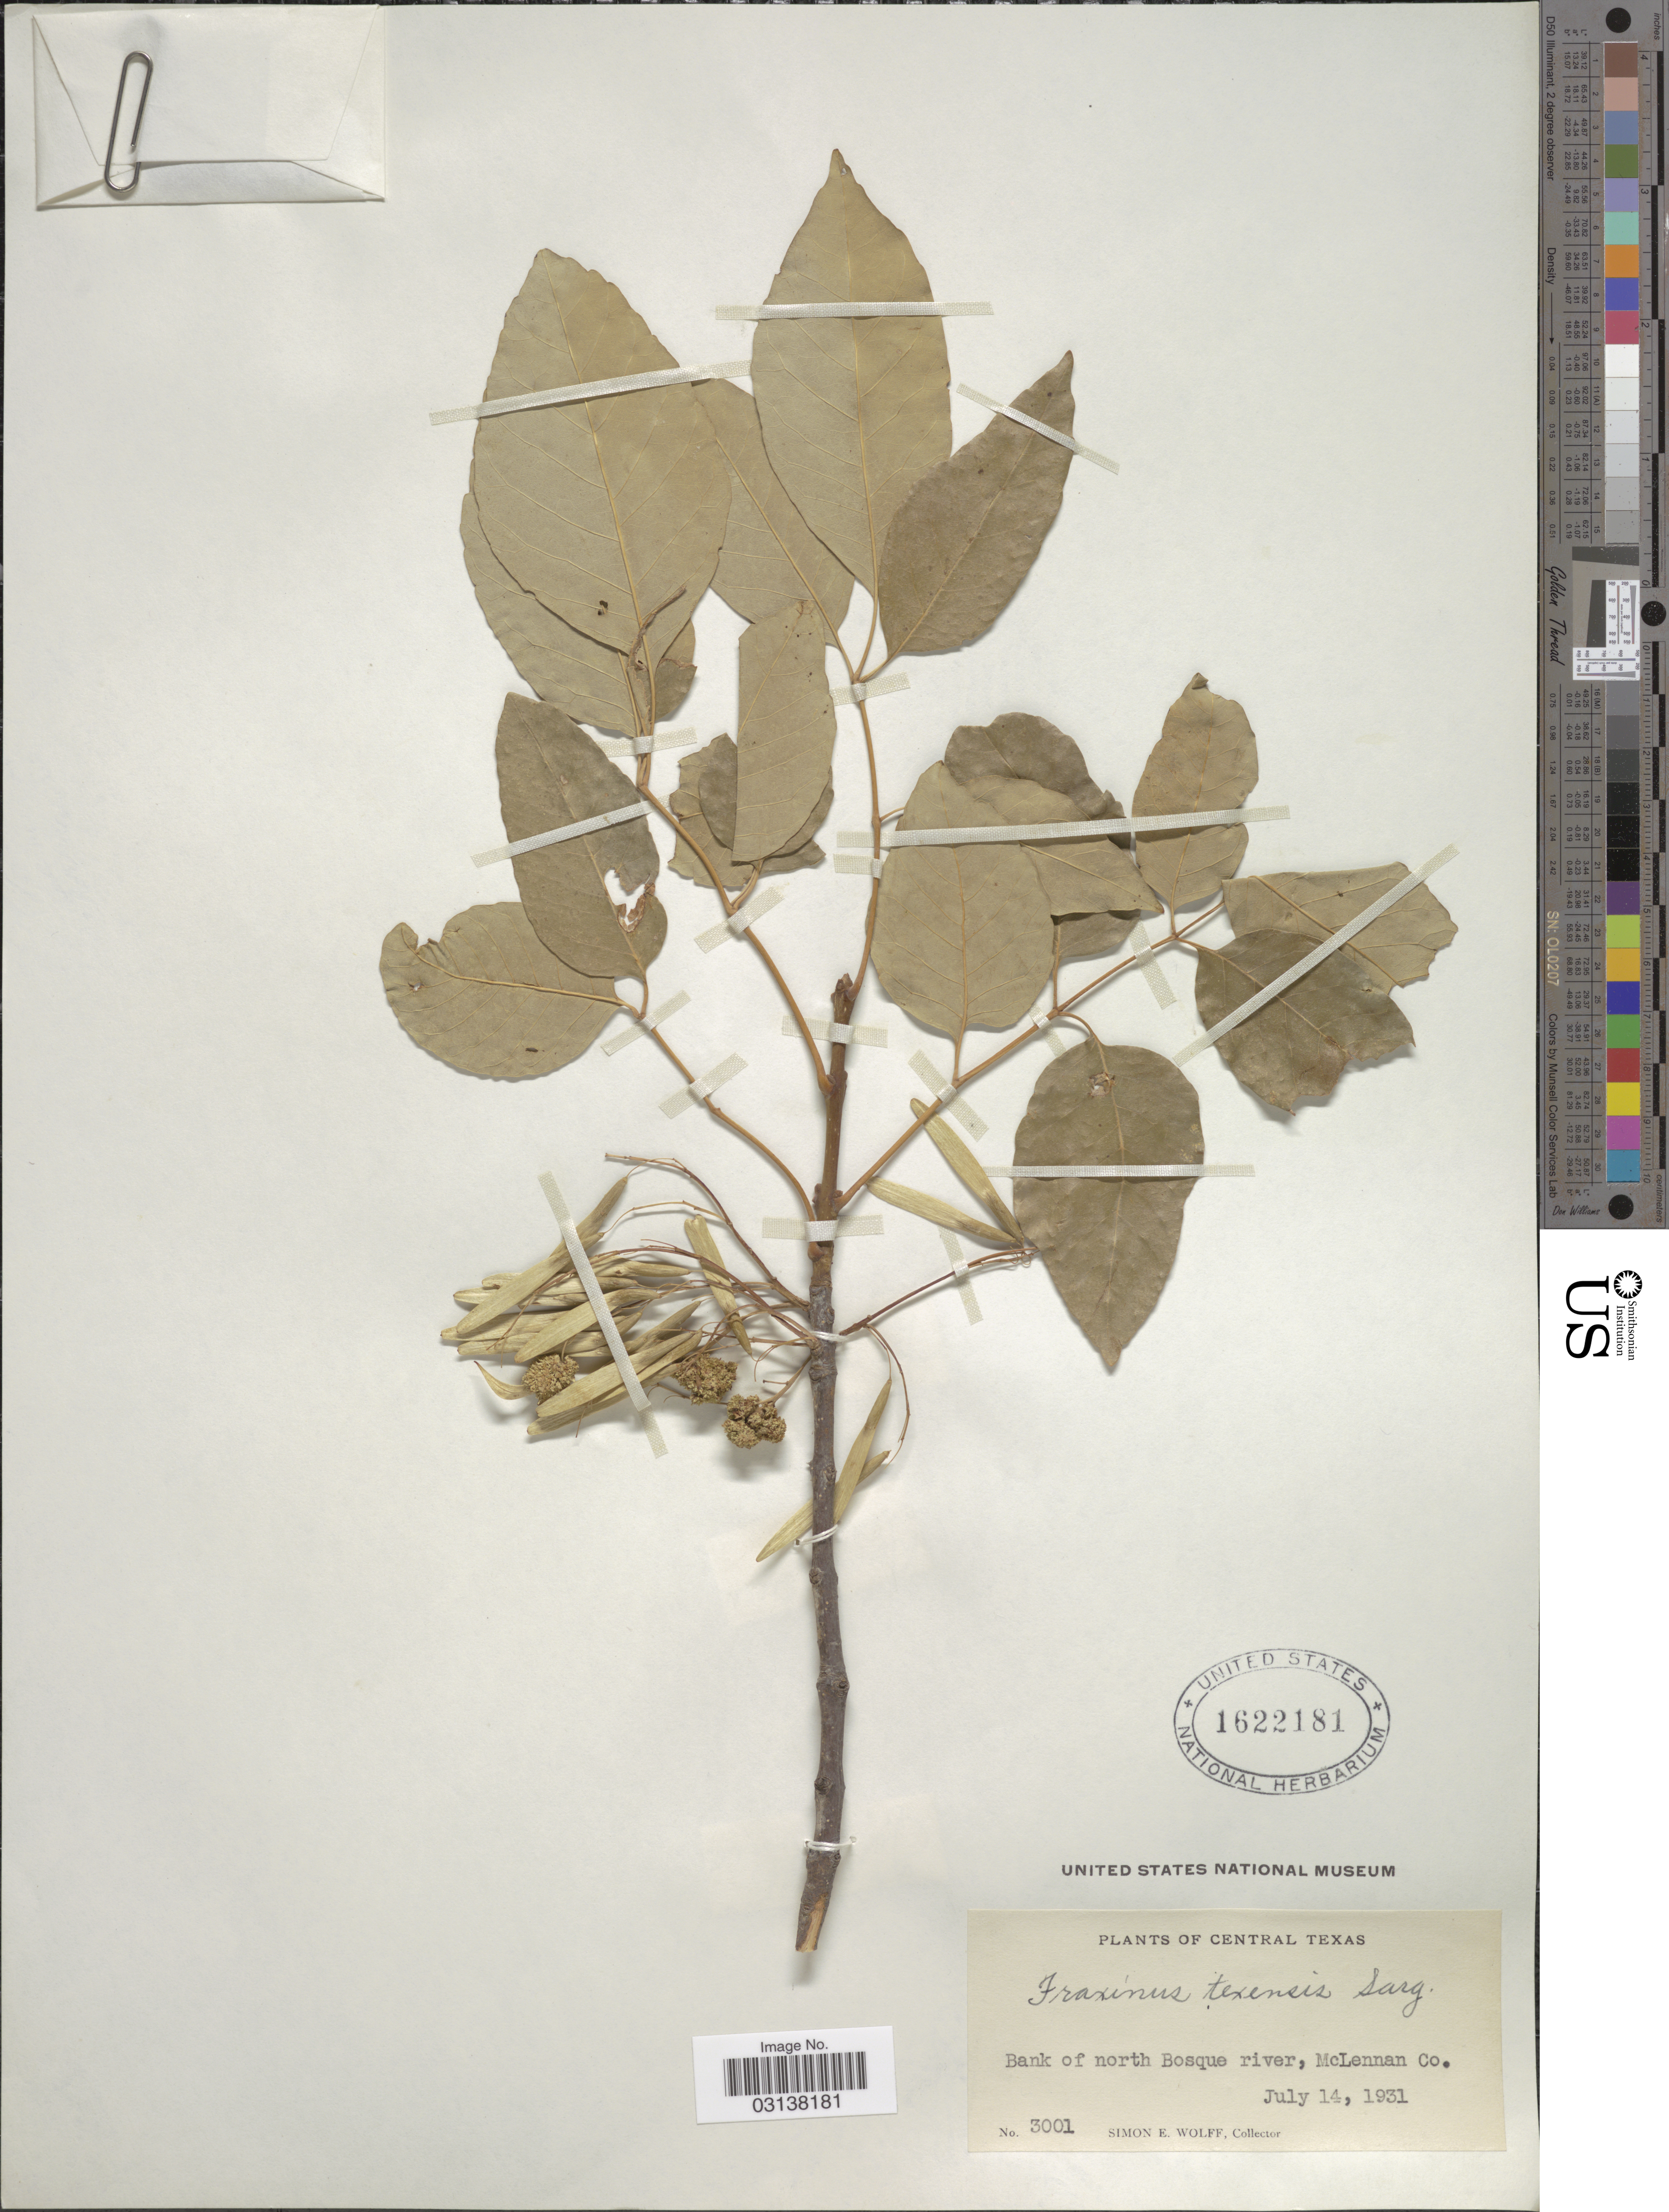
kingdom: Plantae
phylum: Tracheophyta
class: Magnoliopsida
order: Lamiales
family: Oleaceae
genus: Fraxinus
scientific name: Fraxinus albicans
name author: Buckley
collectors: S. E. Wolff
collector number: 3001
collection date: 1931-07-14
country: United States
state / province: Texas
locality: Central Texas. Bank of north Bosque river, McLennan Co.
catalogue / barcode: US 1622181